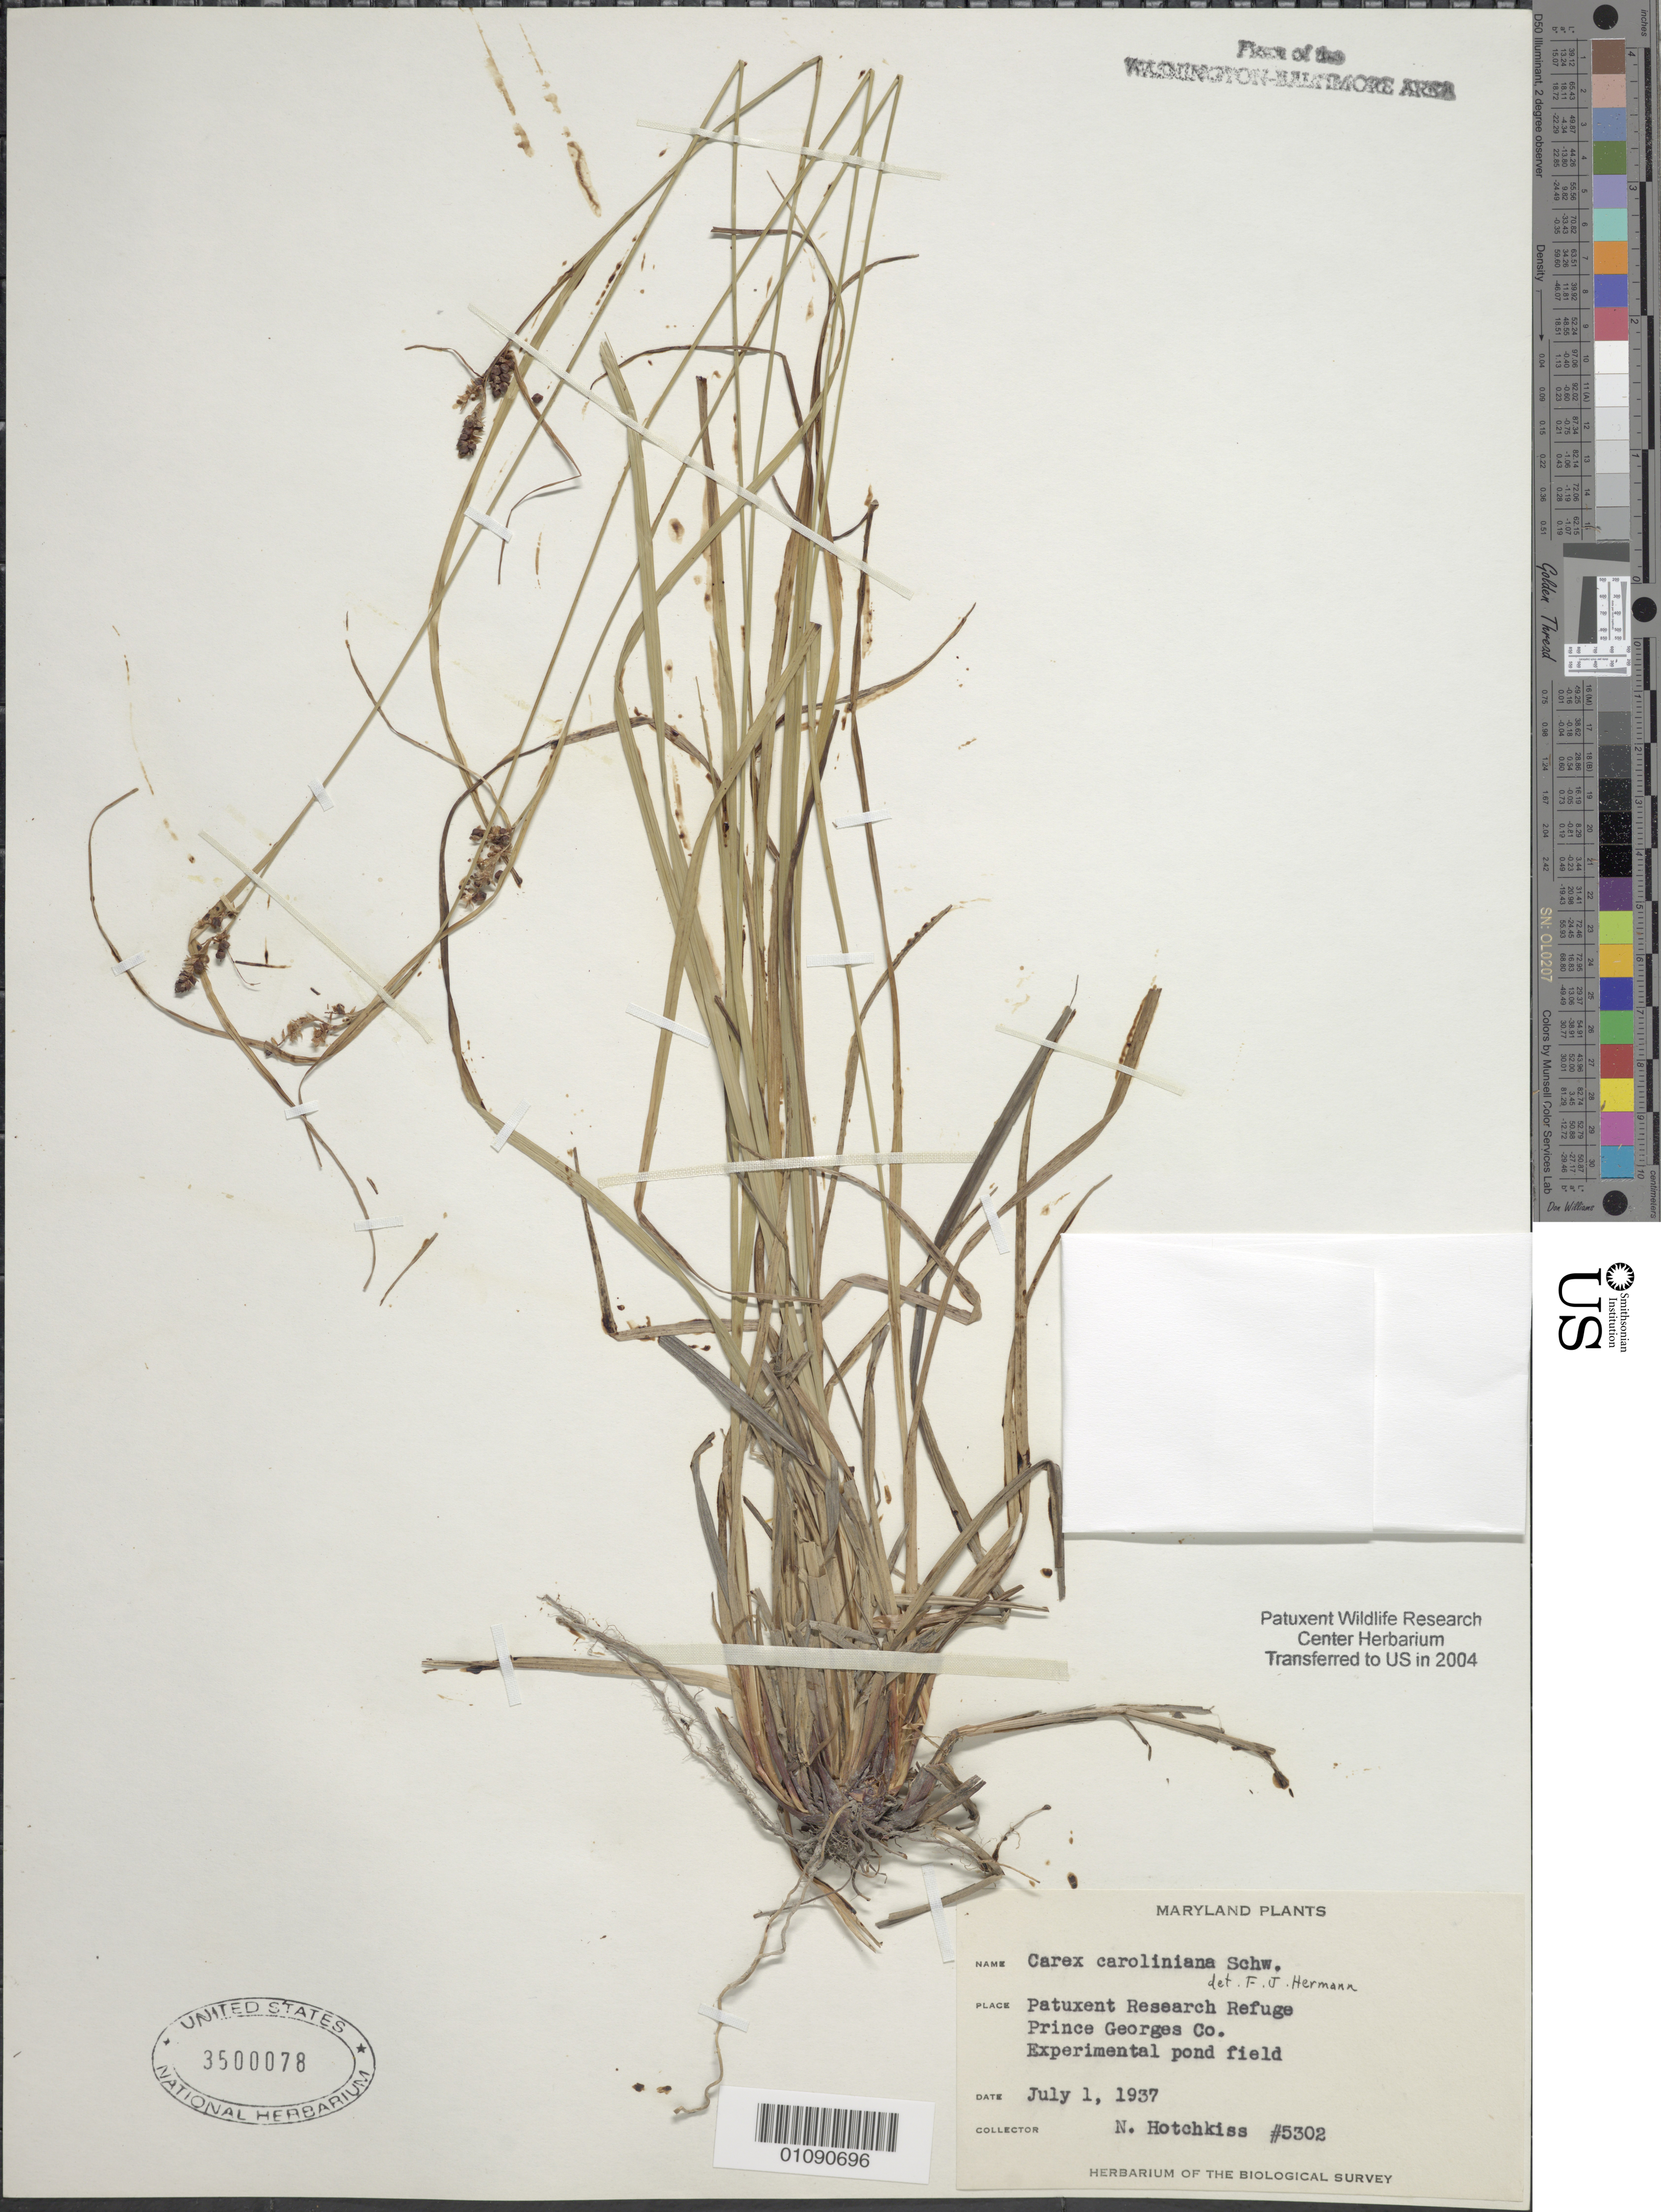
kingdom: Plantae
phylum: Tracheophyta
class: Liliopsida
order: Poales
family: Cyperaceae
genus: Carex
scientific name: Carex caroliniana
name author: Schwein.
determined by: Hermann, F. J.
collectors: N. Hotchkiss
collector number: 5302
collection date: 1937-07-01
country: United States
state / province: Maryland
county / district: Prince George's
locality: Patuxent Wildlife Refuge, experimental pond field.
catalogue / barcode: US 3500078